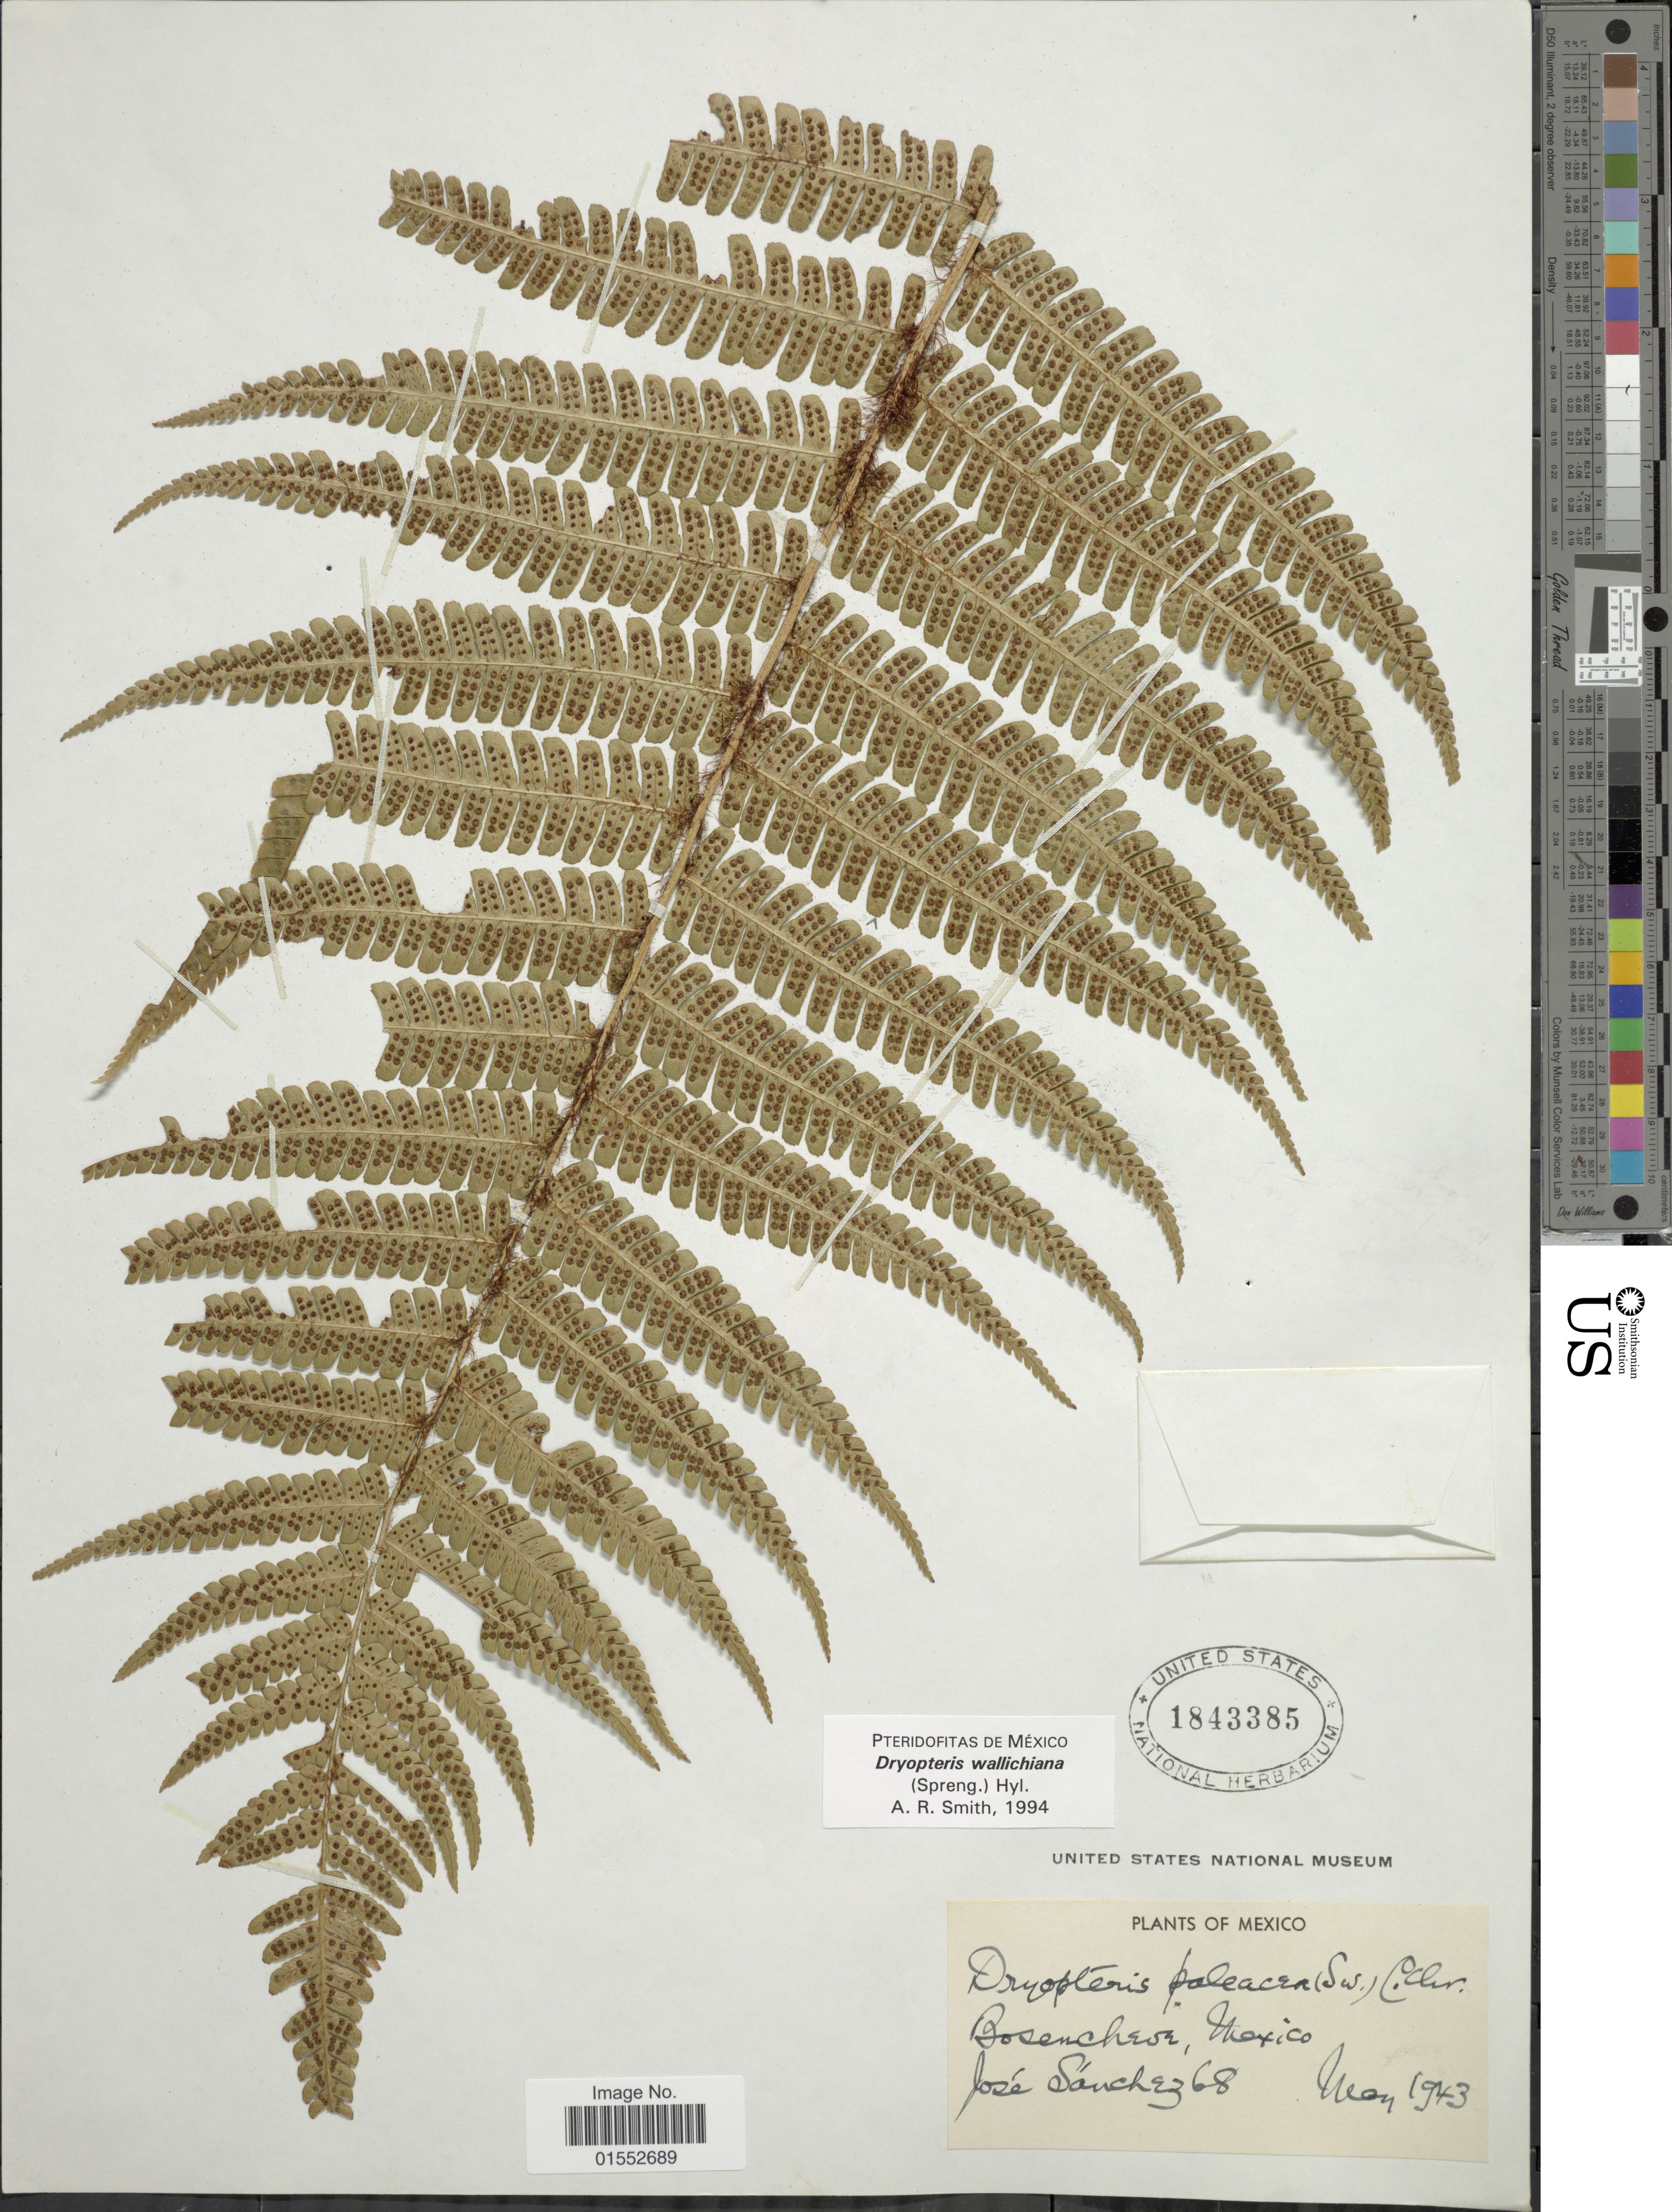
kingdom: Plantae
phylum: Tracheophyta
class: Polypodiopsida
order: Polypodiales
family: Dryopteridaceae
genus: Dryopteris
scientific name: Dryopteris wallichiana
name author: (Spreng.) Hyl.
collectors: J. Sanchez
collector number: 68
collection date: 1943-05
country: Mexico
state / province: México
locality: Bosencheve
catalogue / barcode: US 1843385